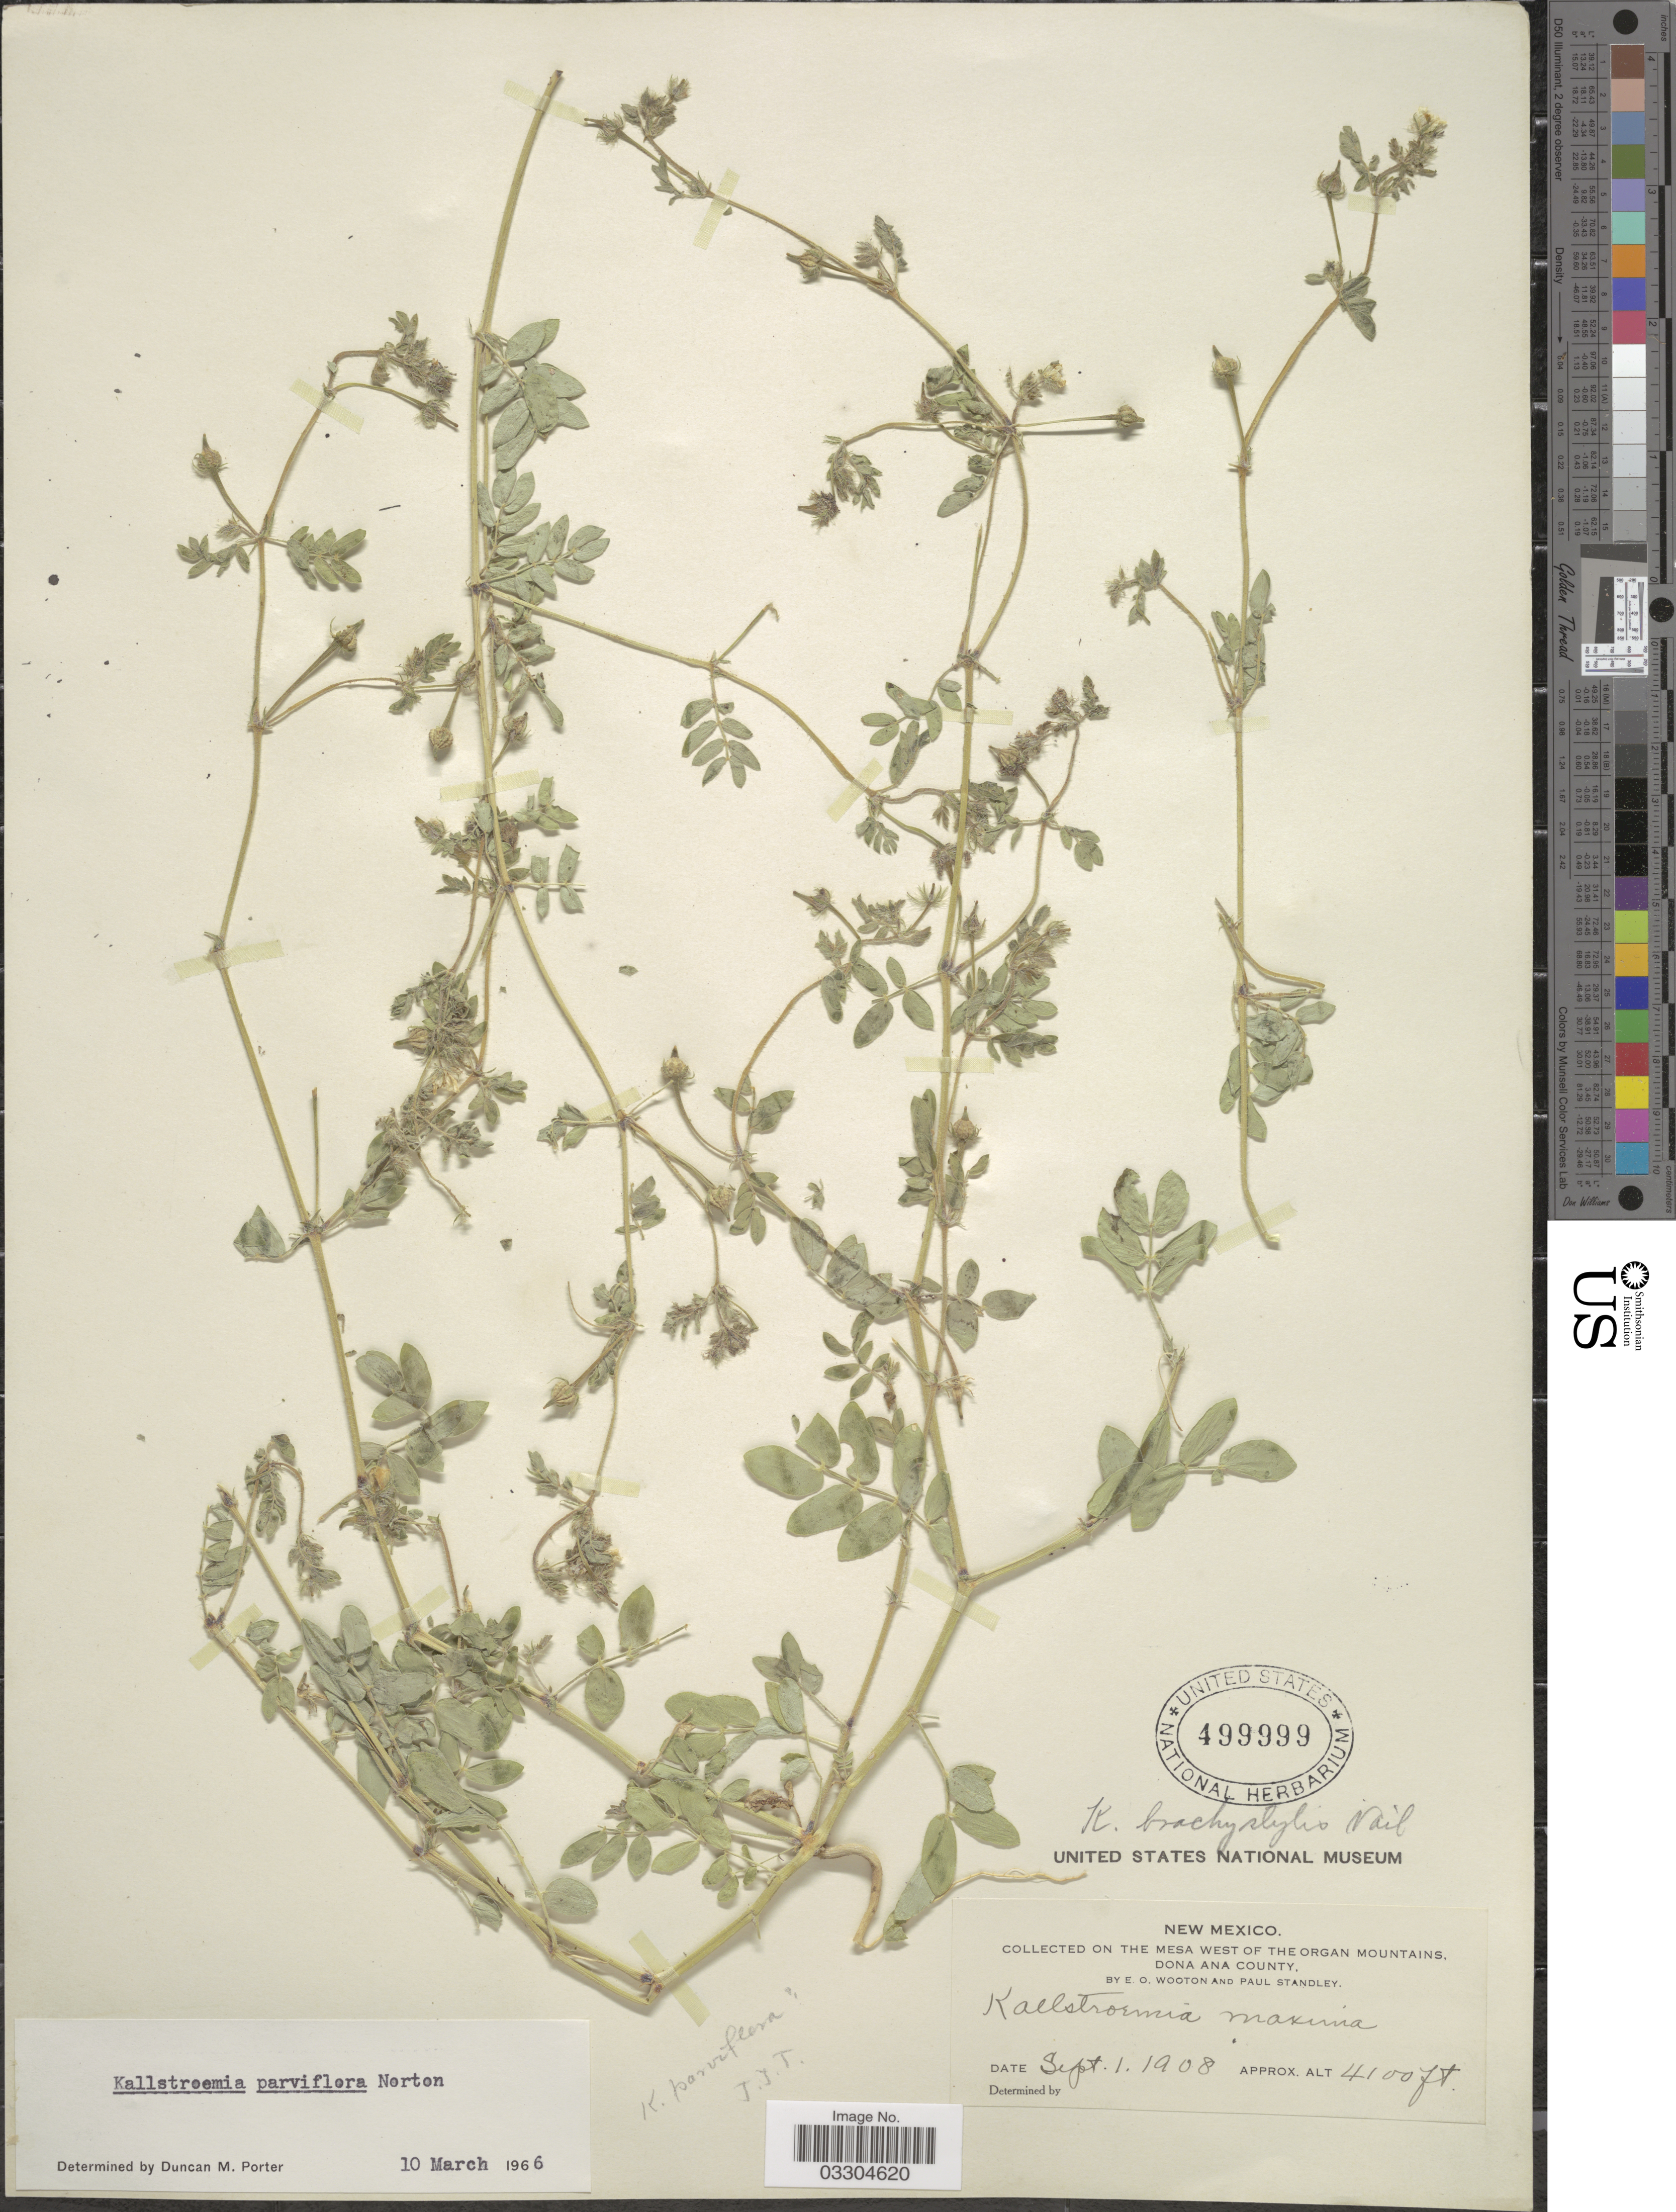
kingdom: Plantae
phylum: Tracheophyta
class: Magnoliopsida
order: Zygophyllales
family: Zygophyllaceae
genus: Kallstroemia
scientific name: Kallstroemia parviflora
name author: Norton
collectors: E. O. Wooton & P. C. Standley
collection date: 1908-09-01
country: United States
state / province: New Mexico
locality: On the Mesa West of the Organ Mountains, Dona Ana County.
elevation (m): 1250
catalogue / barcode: US 499999